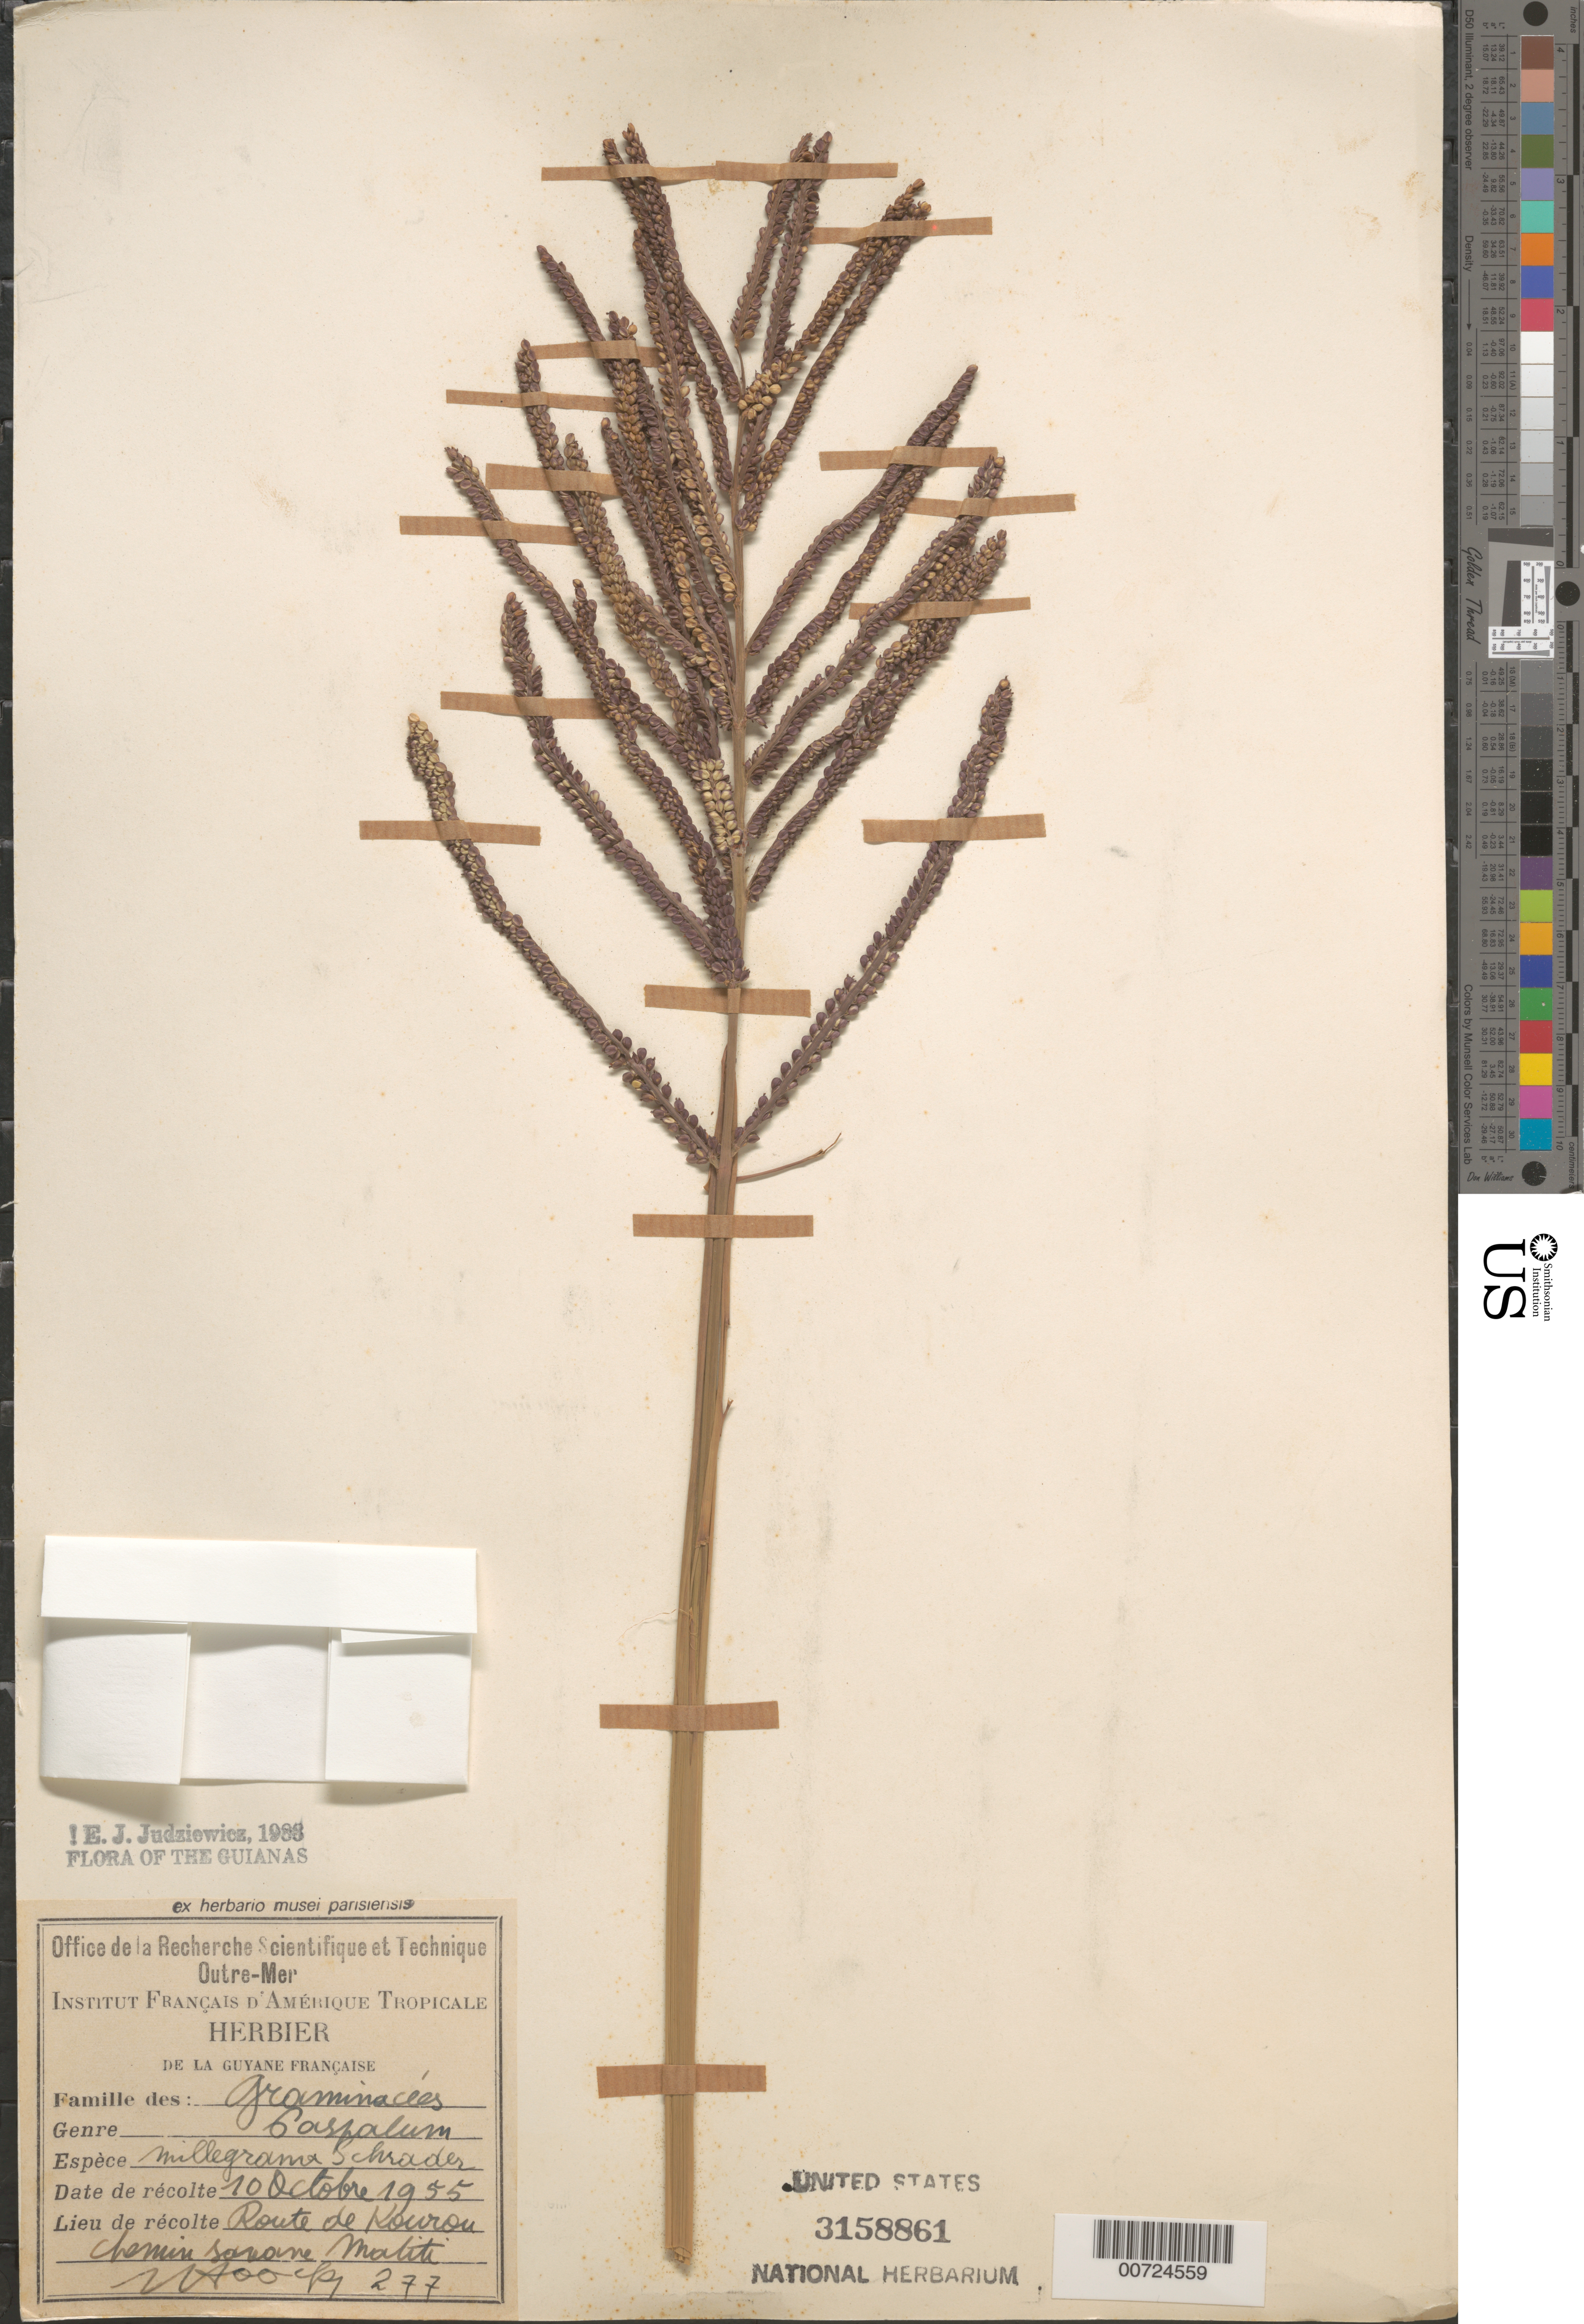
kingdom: Plantae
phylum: Tracheophyta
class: Liliopsida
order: Poales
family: Poaceae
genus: Paspalum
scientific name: Paspalum millegrana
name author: Schrad.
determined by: Judziewicz, E. J.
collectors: J. Hoock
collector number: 277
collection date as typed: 10-Oct-55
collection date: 1955-10-10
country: French Guiana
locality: Route de Kourou, chemin Savane Matiti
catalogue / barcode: US 3158861